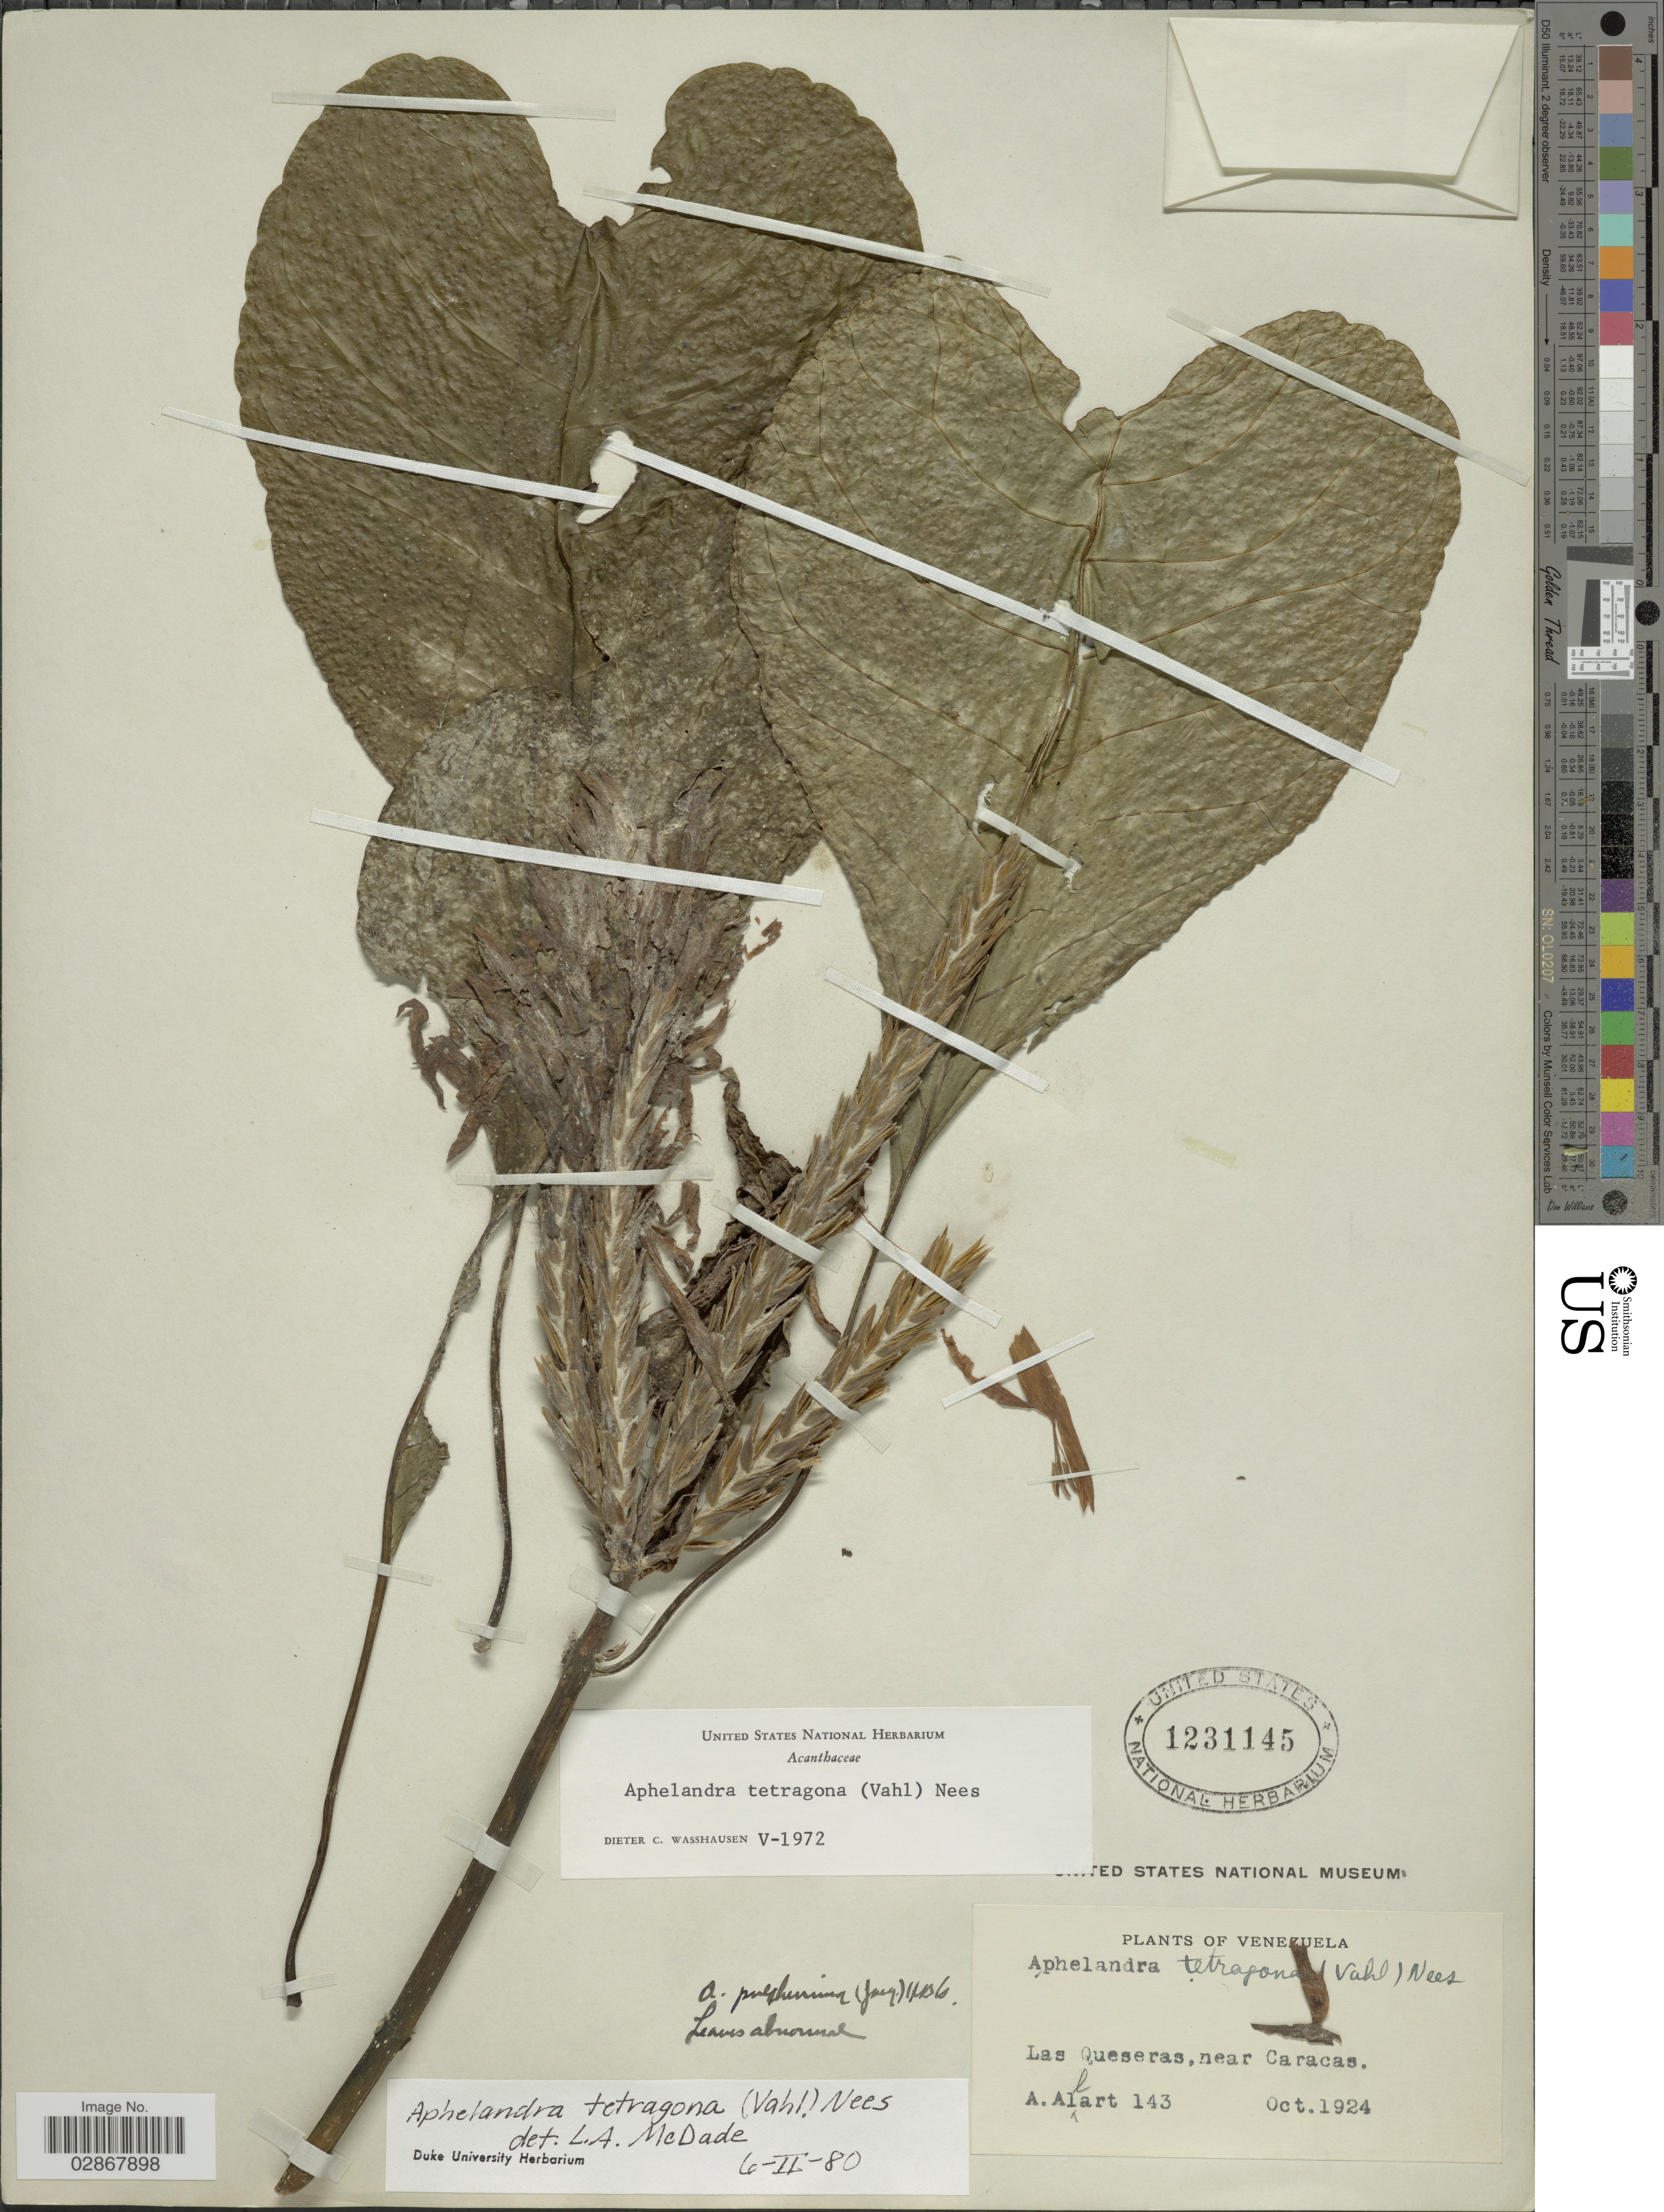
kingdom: Plantae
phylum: Tracheophyta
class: Magnoliopsida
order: Lamiales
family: Acanthaceae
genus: Aphelandra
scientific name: Aphelandra tetragona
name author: (Vahl) Nees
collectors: A. Allart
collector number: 143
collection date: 1924-10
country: Venezuela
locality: Las Queseras, near Caracas.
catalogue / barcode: US 1231145